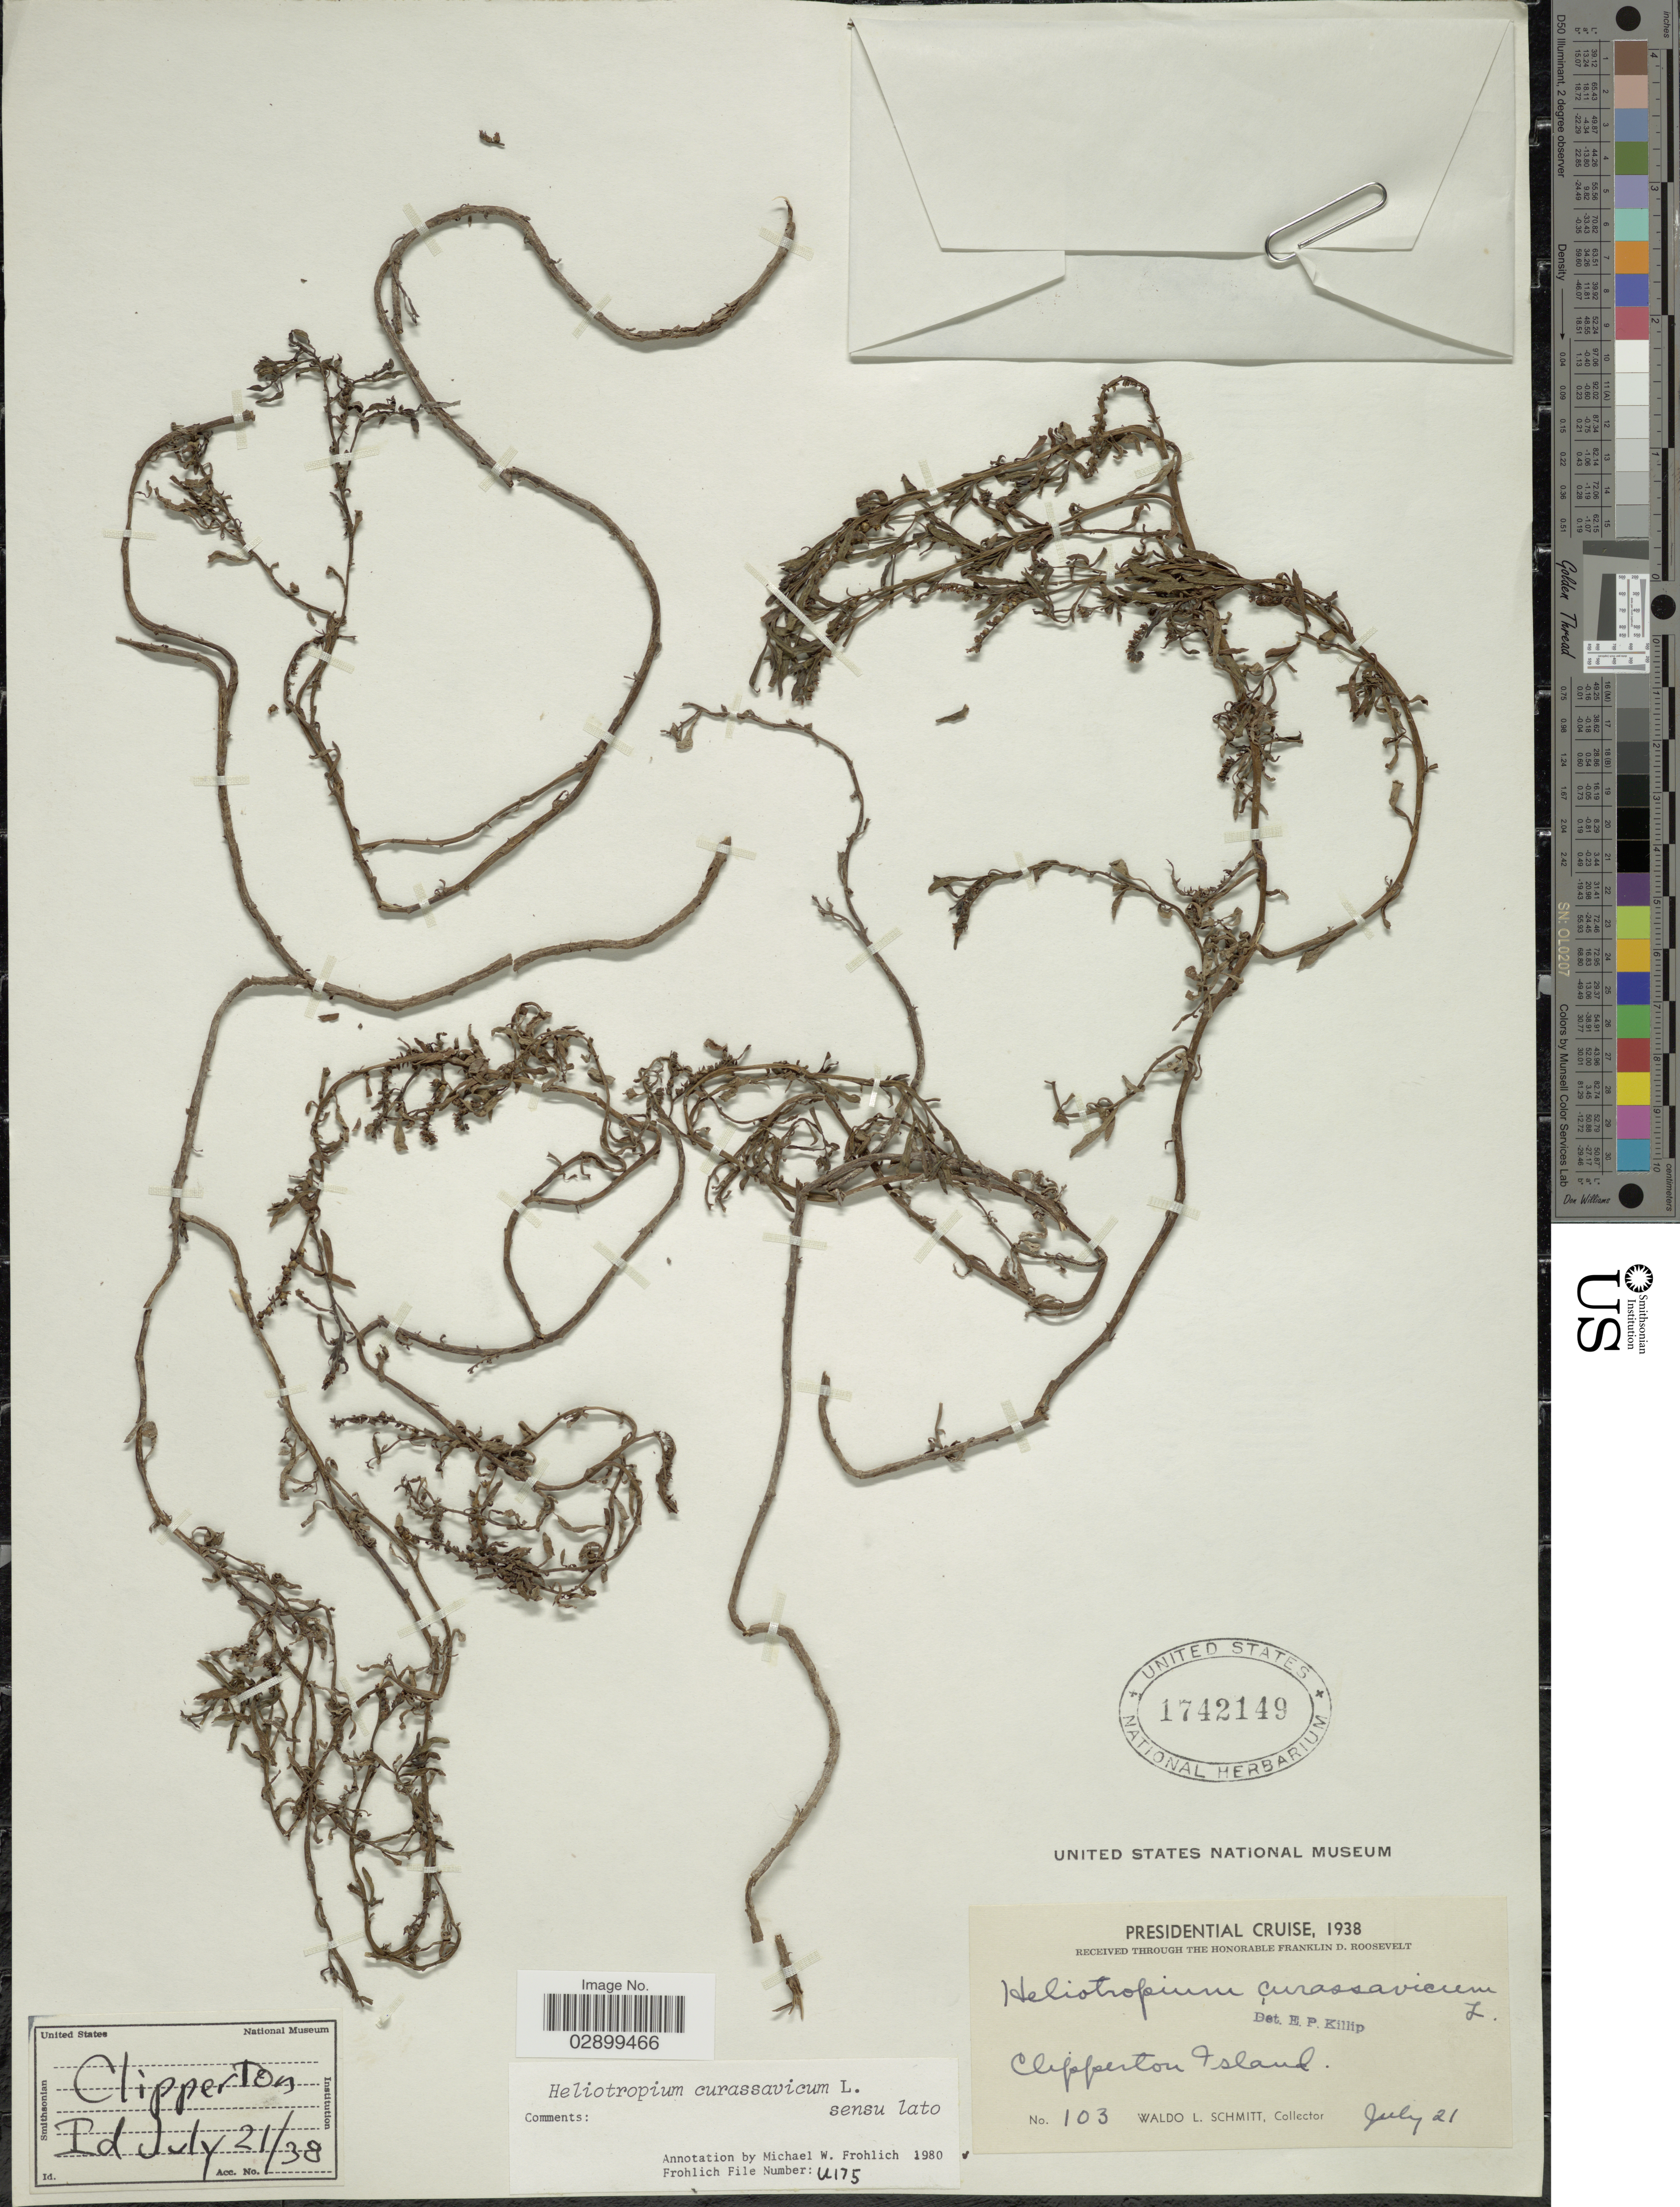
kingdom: Plantae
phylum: Tracheophyta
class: Magnoliopsida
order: Boraginales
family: Heliotropiaceae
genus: Heliotropium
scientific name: Heliotropium curassavicum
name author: L.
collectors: W. L. Schmitt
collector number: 103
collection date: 1938-07-21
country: Central Am. Pac. Islands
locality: Presidential Cruise. Clipperton Island.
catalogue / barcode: US 1742149